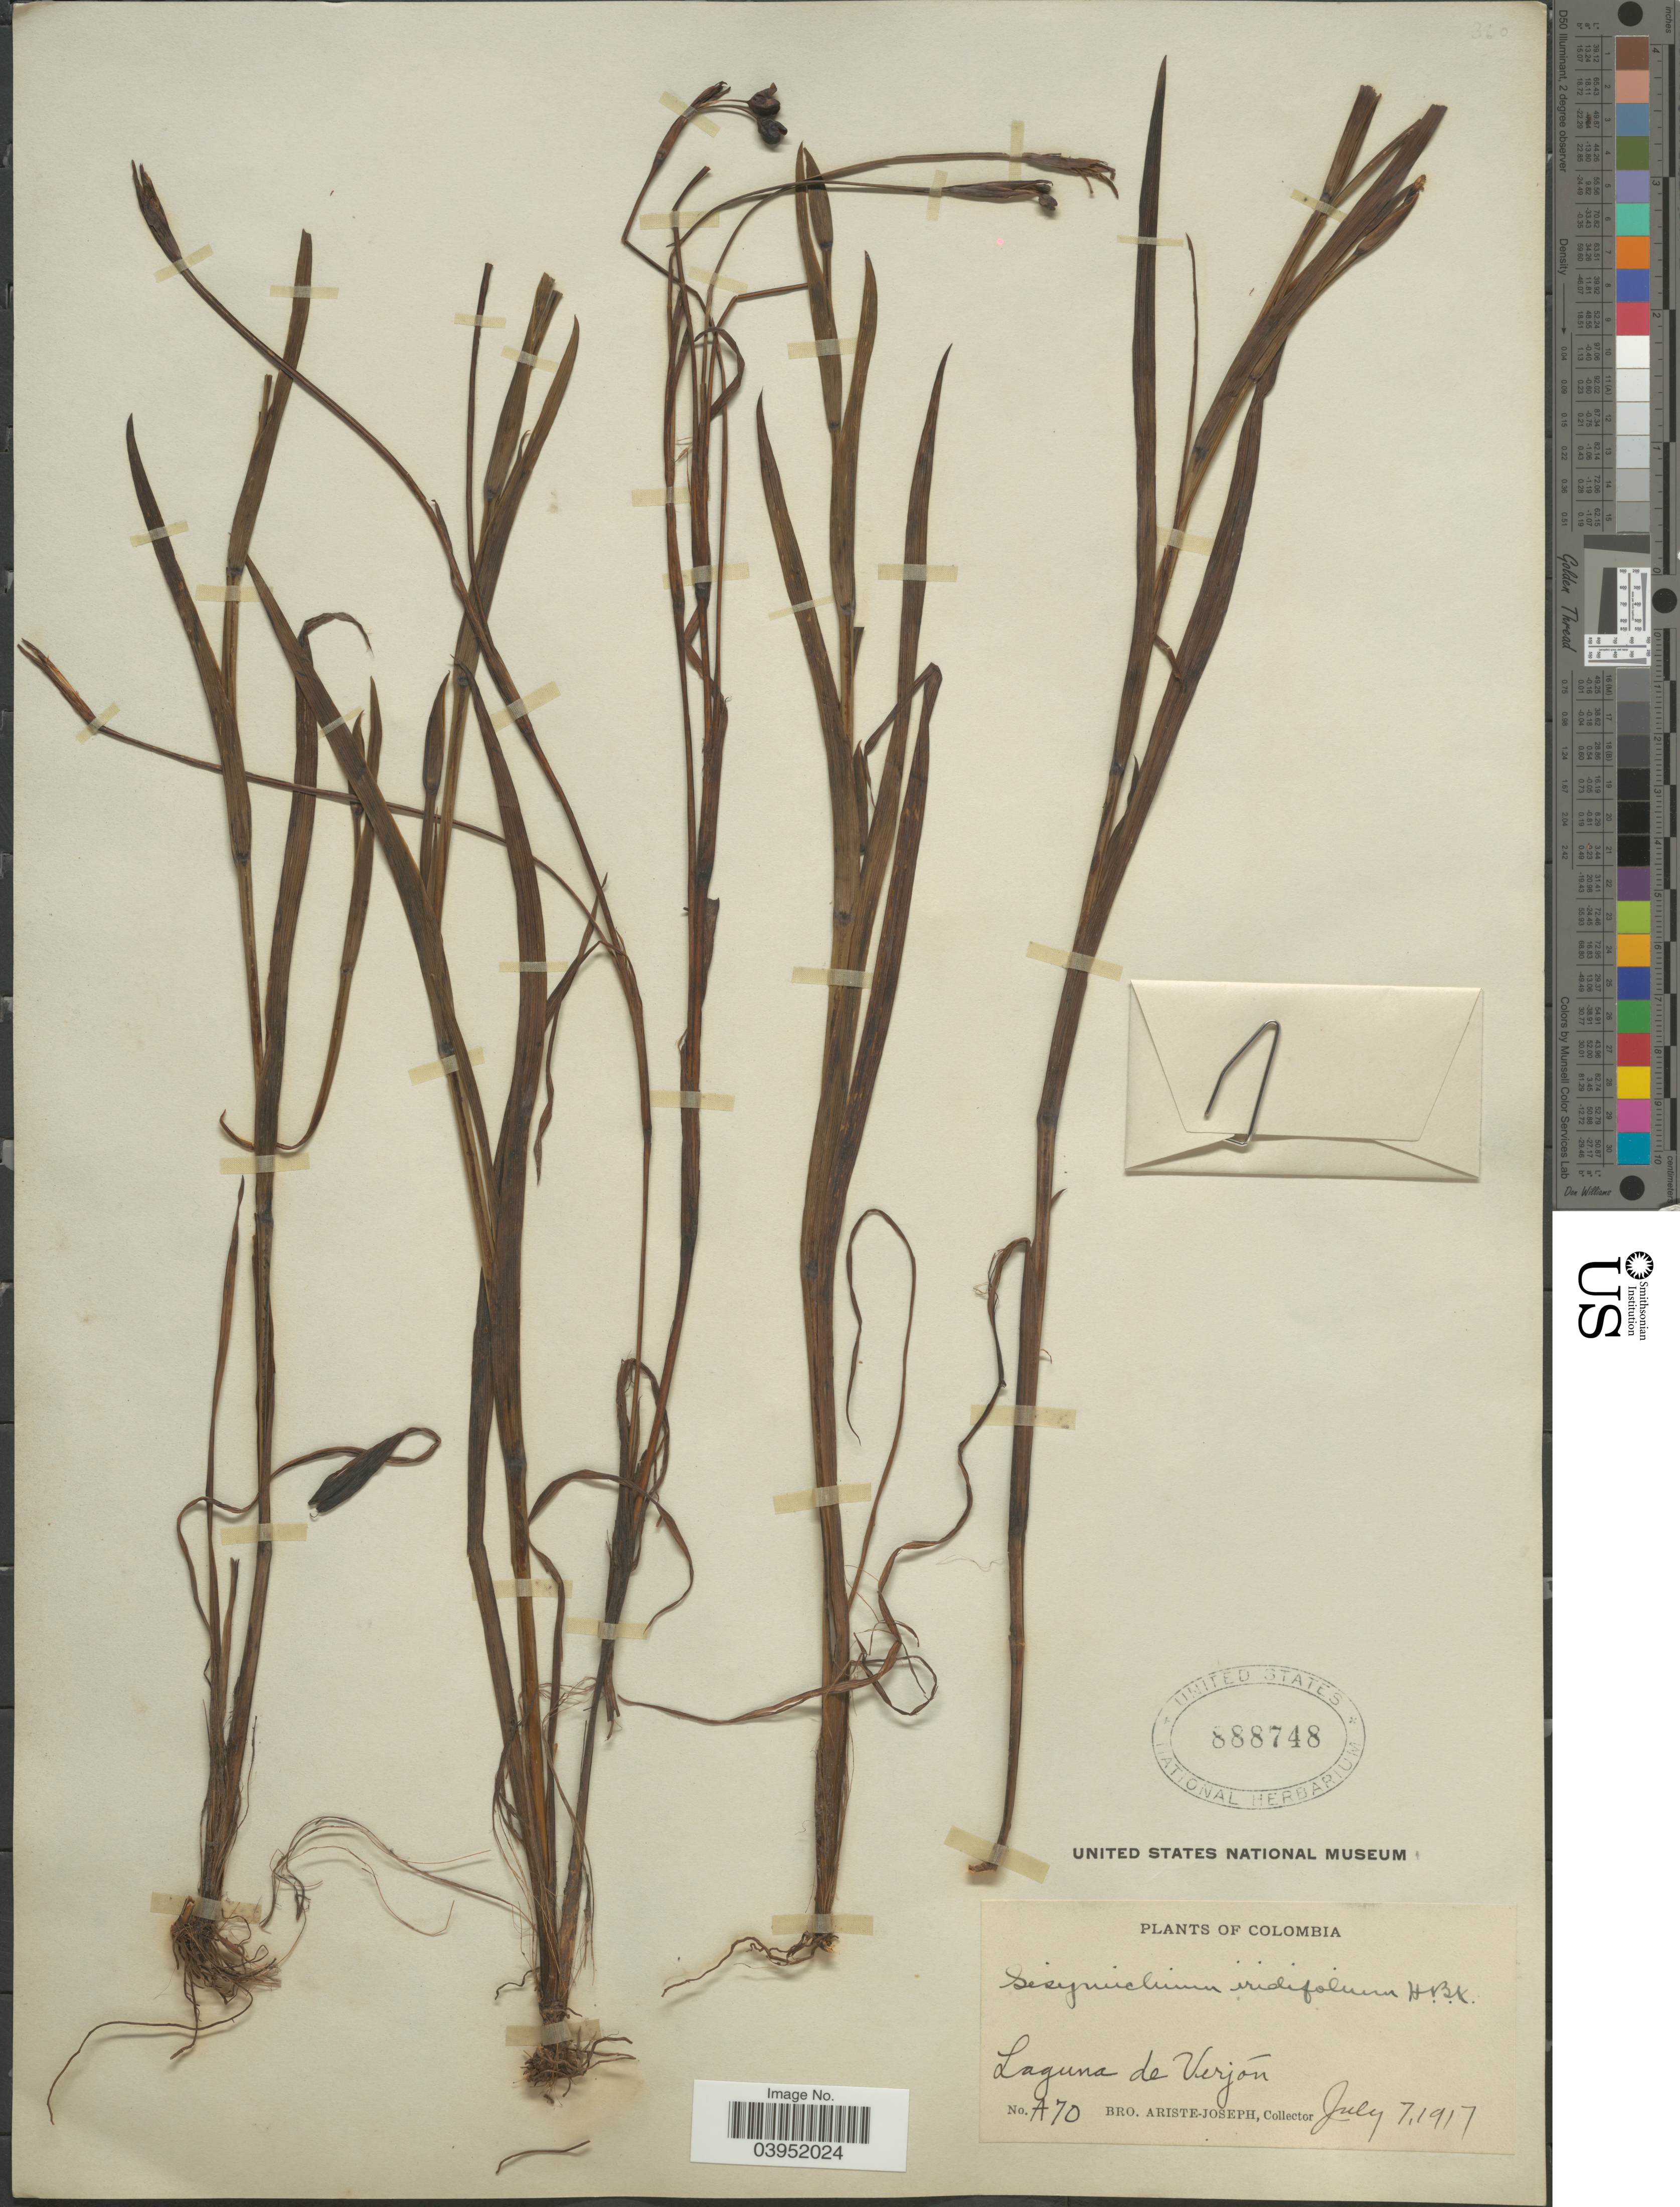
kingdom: Plantae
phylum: Tracheophyta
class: Liliopsida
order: Asparagales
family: Iridaceae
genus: Sisyrinchium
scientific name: Sisyrinchium convolutum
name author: Nocca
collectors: Bro. Ariste-Joseph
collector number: A70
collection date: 1917-07-07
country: Colombia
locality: Laguna de Verjón.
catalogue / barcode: US 888748